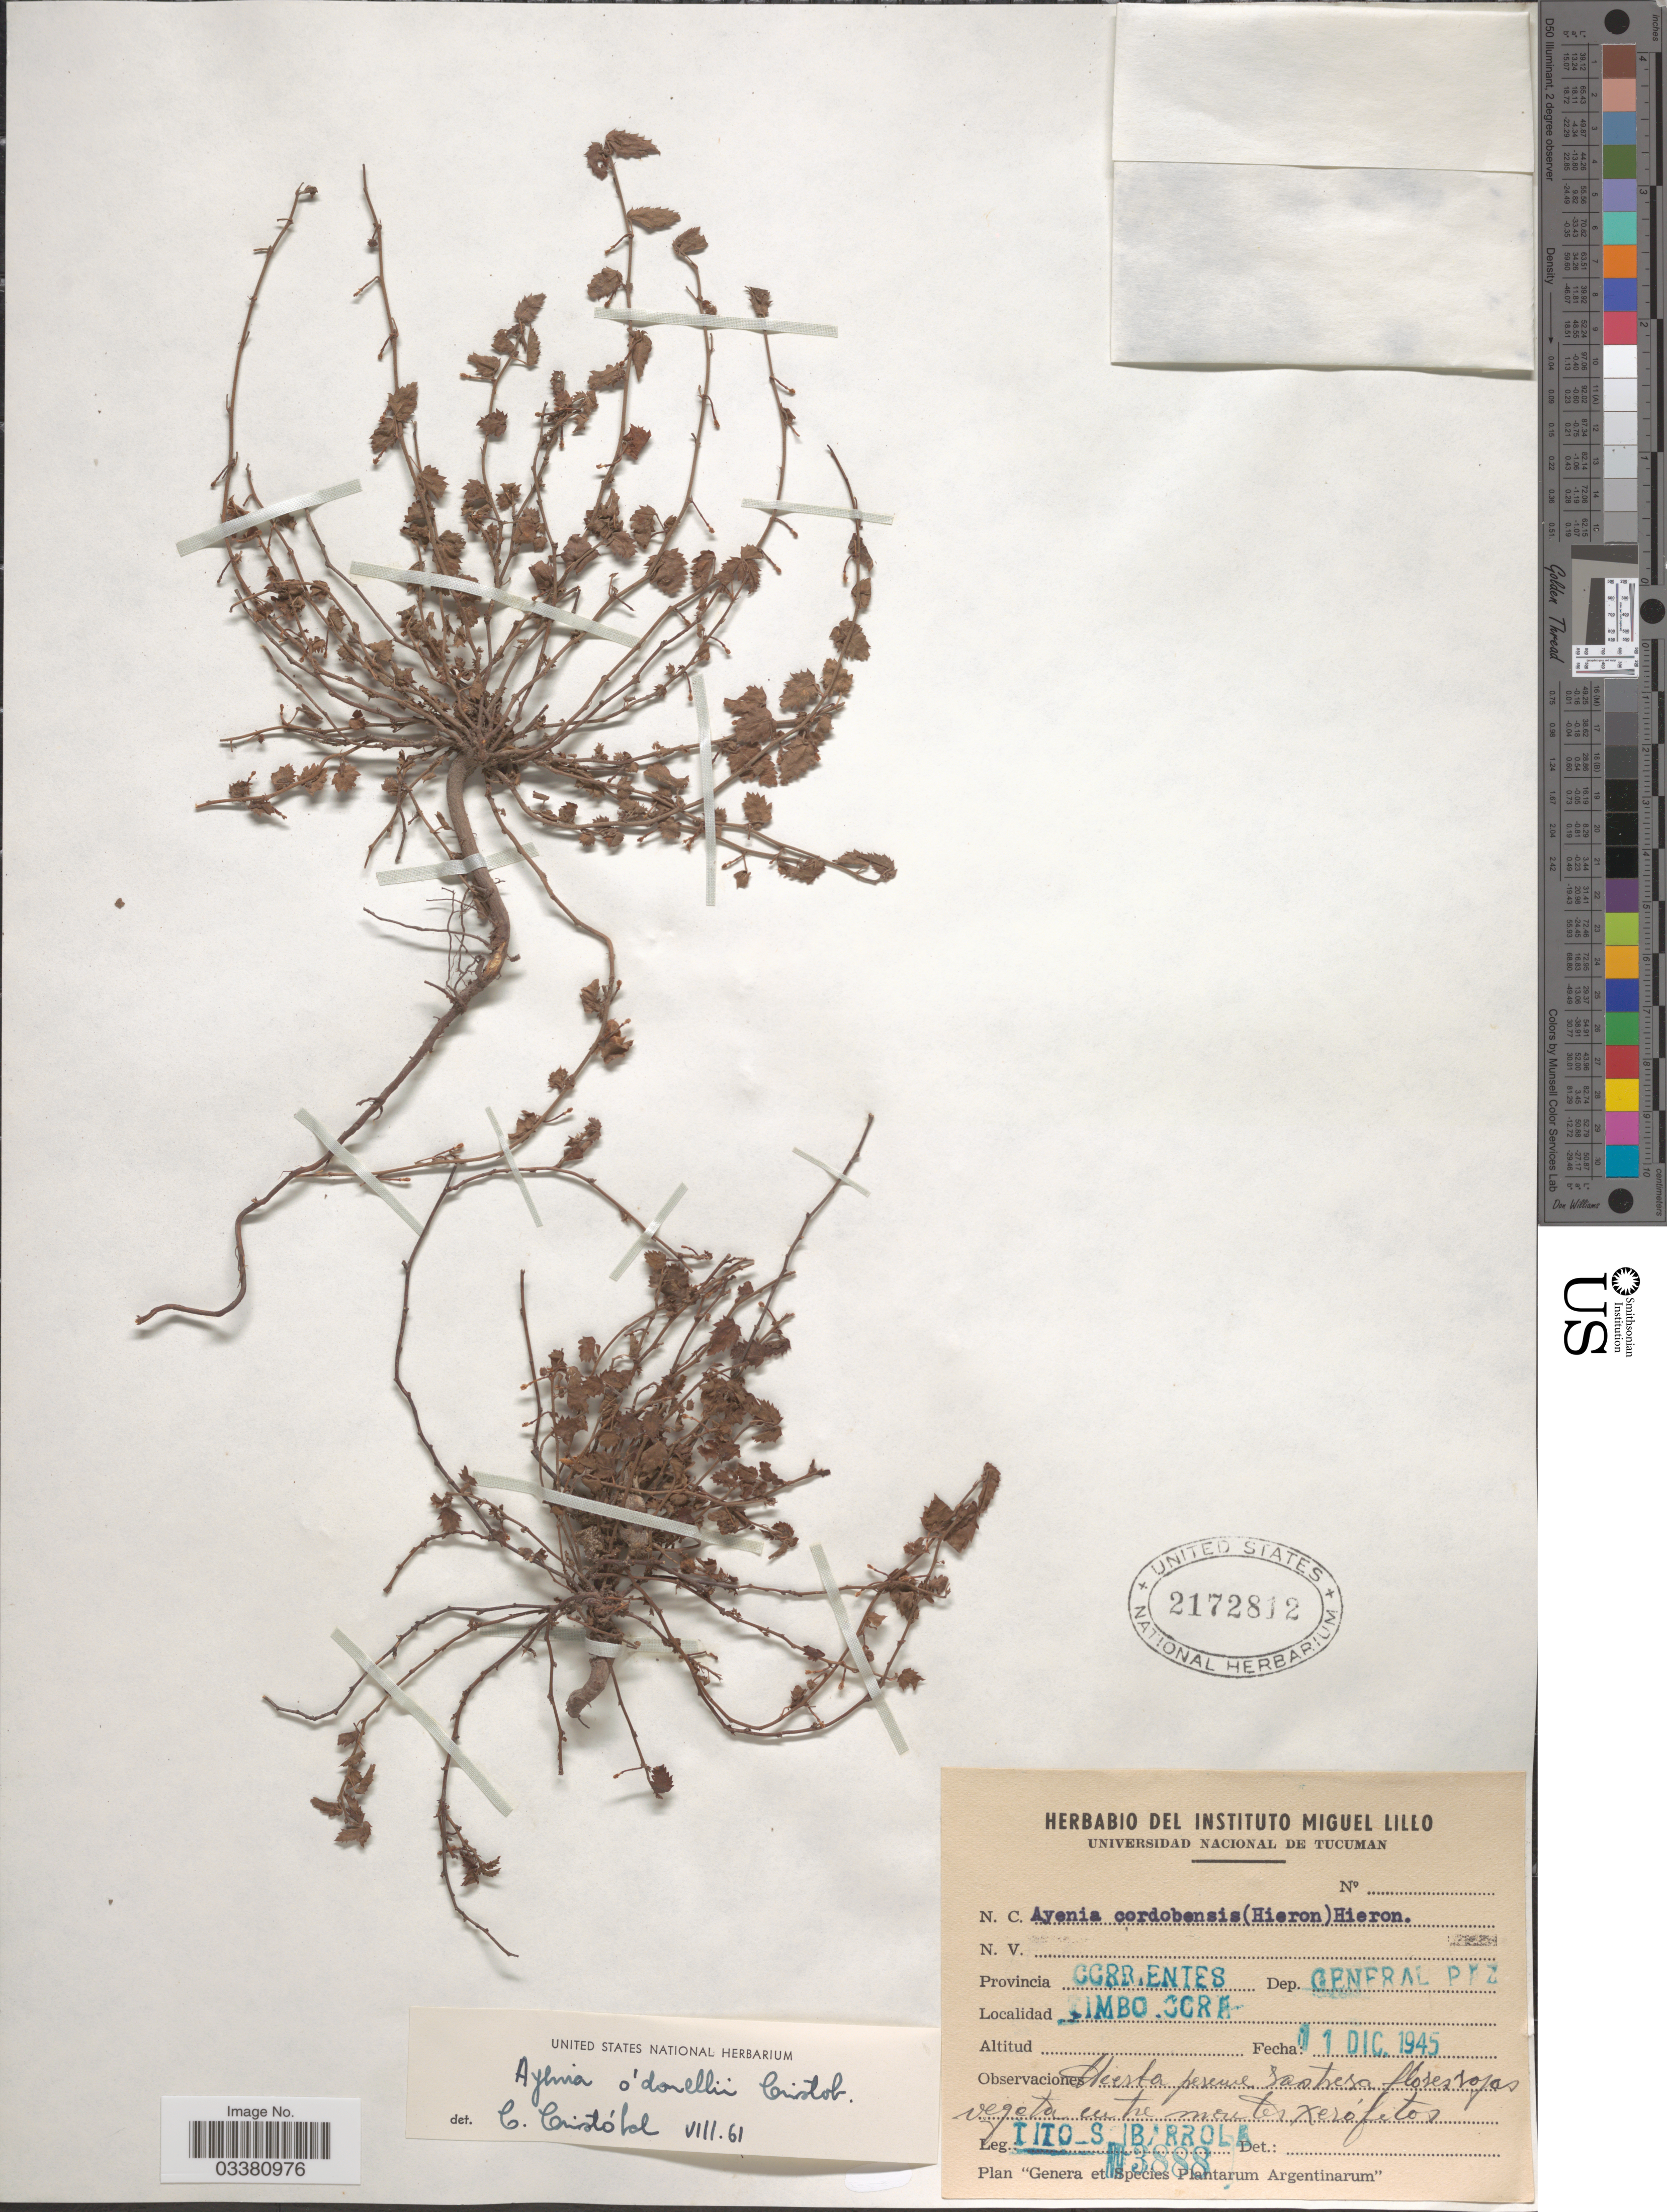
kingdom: Plantae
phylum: Tracheophyta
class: Magnoliopsida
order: Malvales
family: Malvaceae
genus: Ayenia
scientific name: Ayenia odonellii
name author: Cristóbal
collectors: T. Ibarrola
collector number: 3888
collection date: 1945-12-01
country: Argentina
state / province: Corrientes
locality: Dep. General Paz. Timbo Cora.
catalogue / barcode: US 2172812